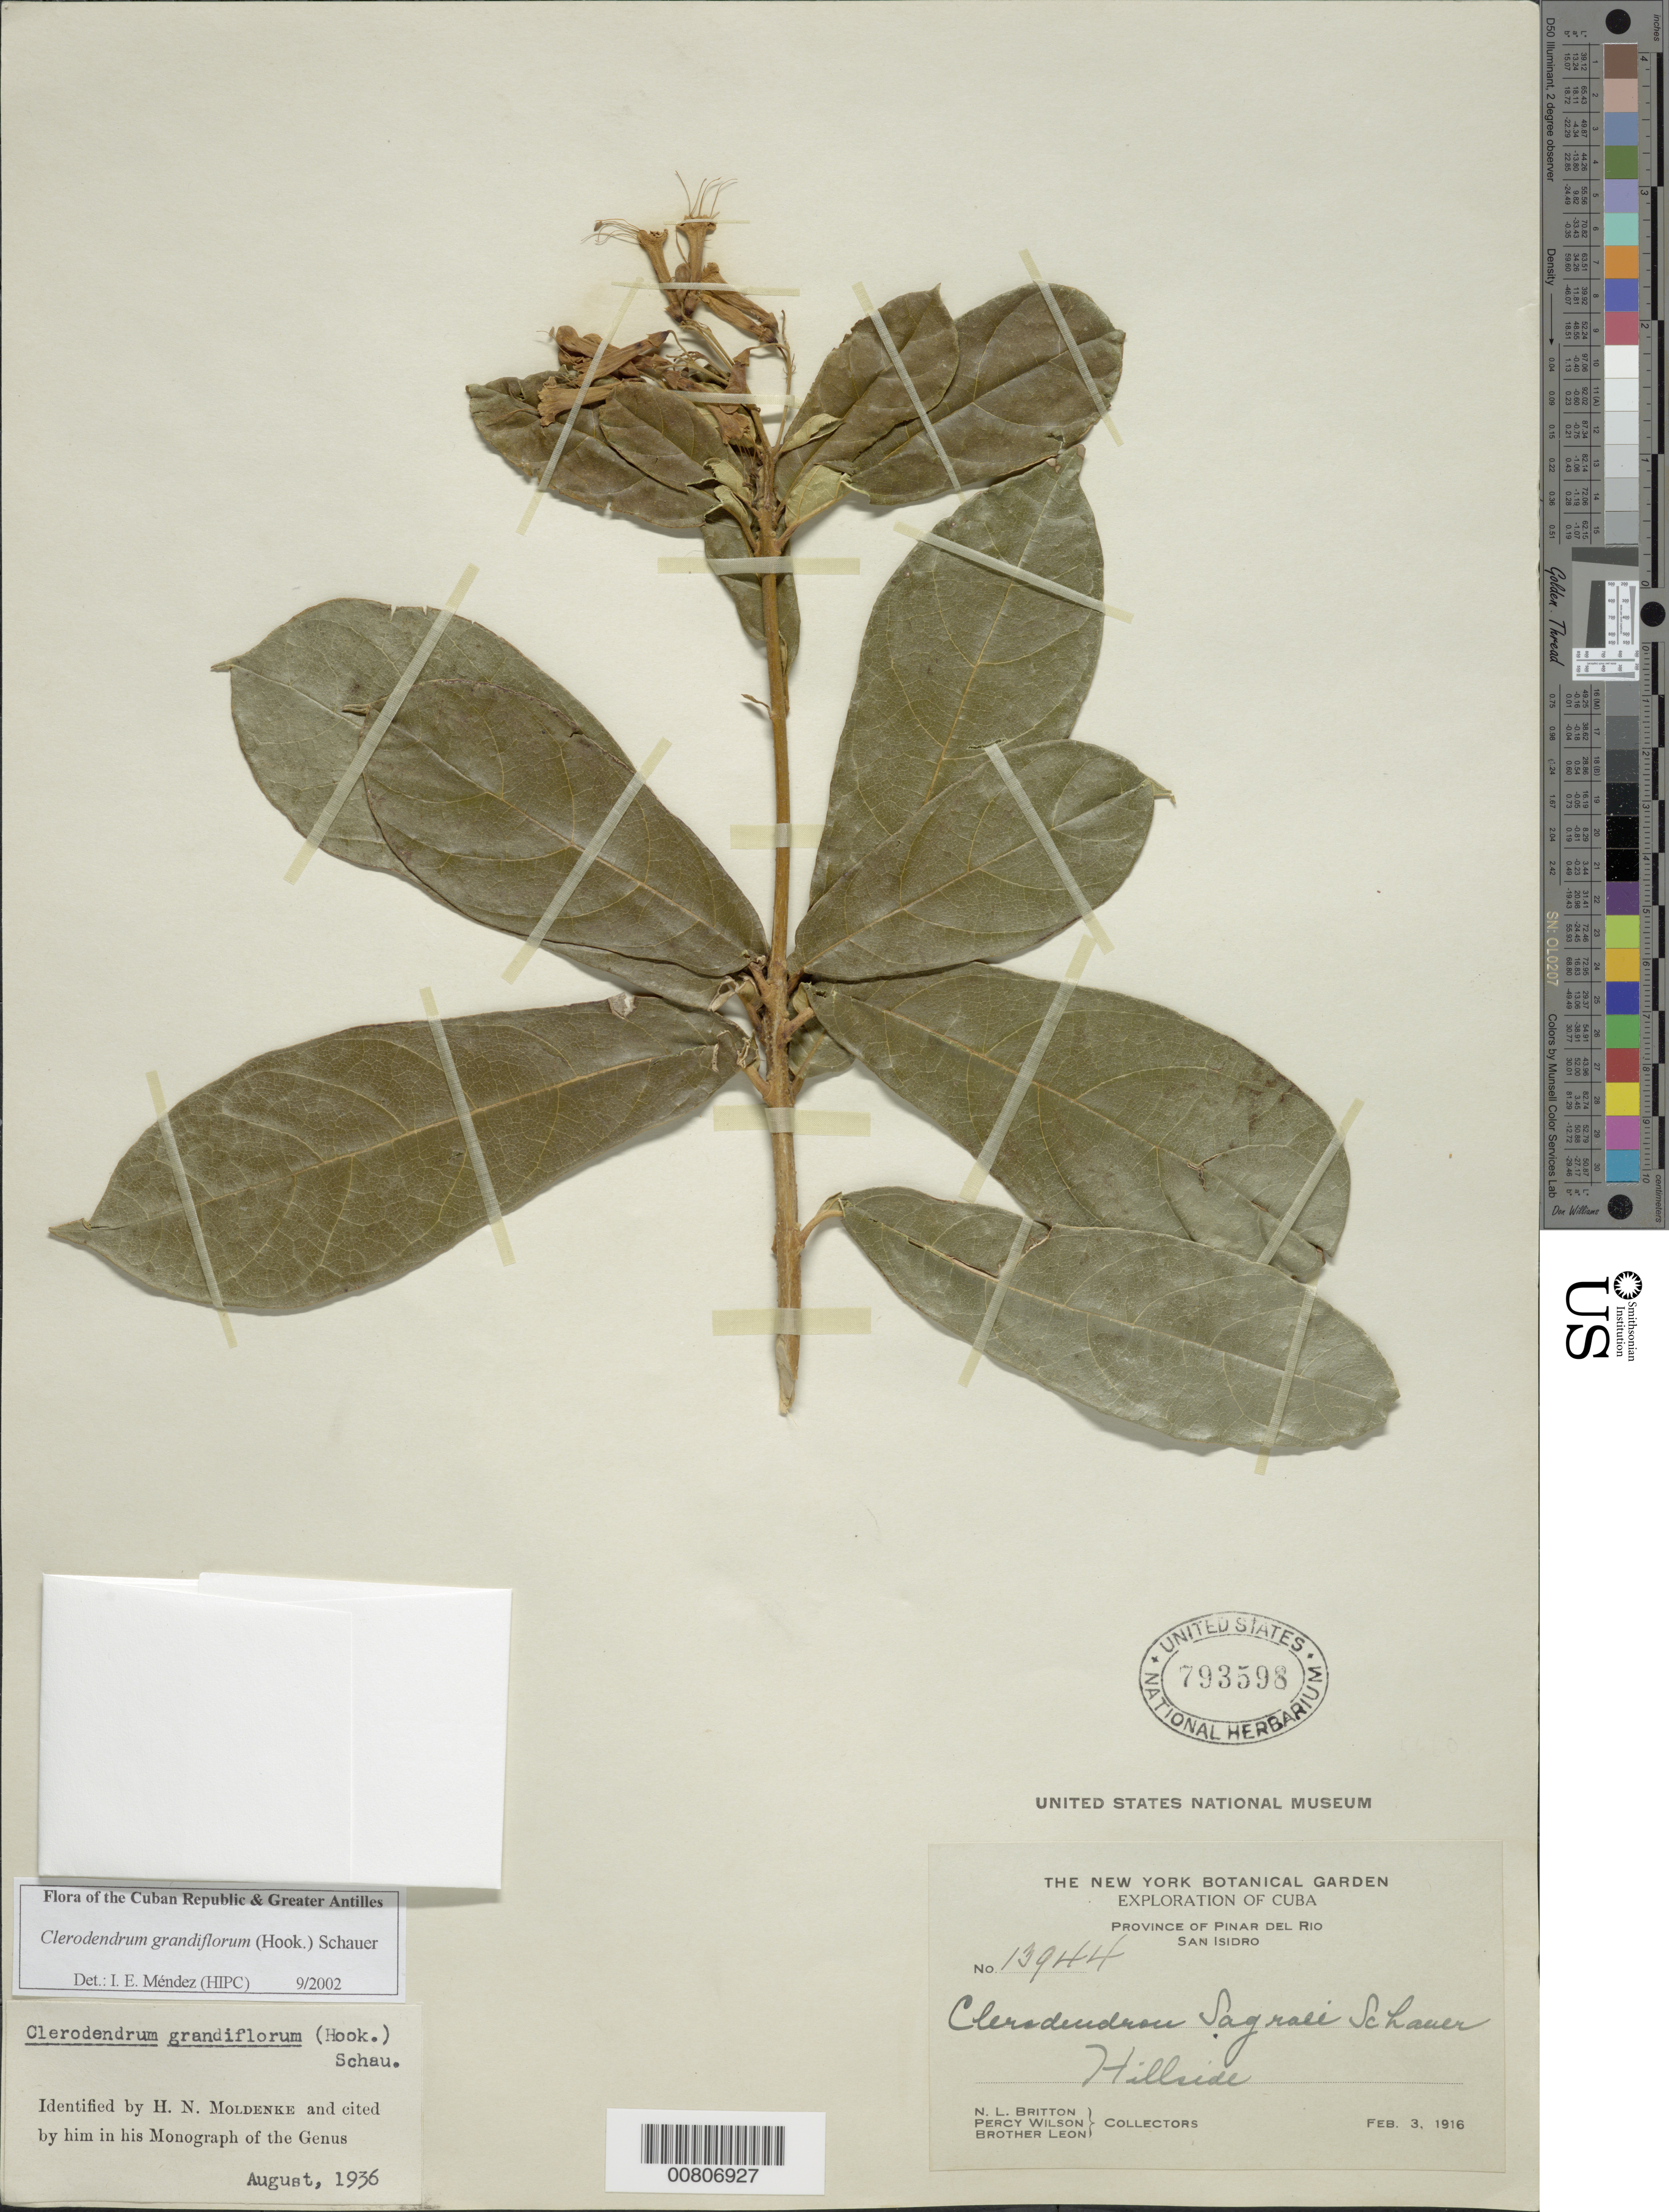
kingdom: Plantae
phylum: Tracheophyta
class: Magnoliopsida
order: Lamiales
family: Lamiaceae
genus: Clerodendrum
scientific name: Clerodendrum grandiflorum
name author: (Hook.) Schauer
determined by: Méndez, Isidro E., (HIPC)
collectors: N. Britton, P. Wilson & Bro. León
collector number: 13944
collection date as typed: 03 Feb 1916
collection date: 1916-02-03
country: Cuba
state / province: Pinar del Rio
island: Cuba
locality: San Isidro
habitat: Hillside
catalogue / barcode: US 793598